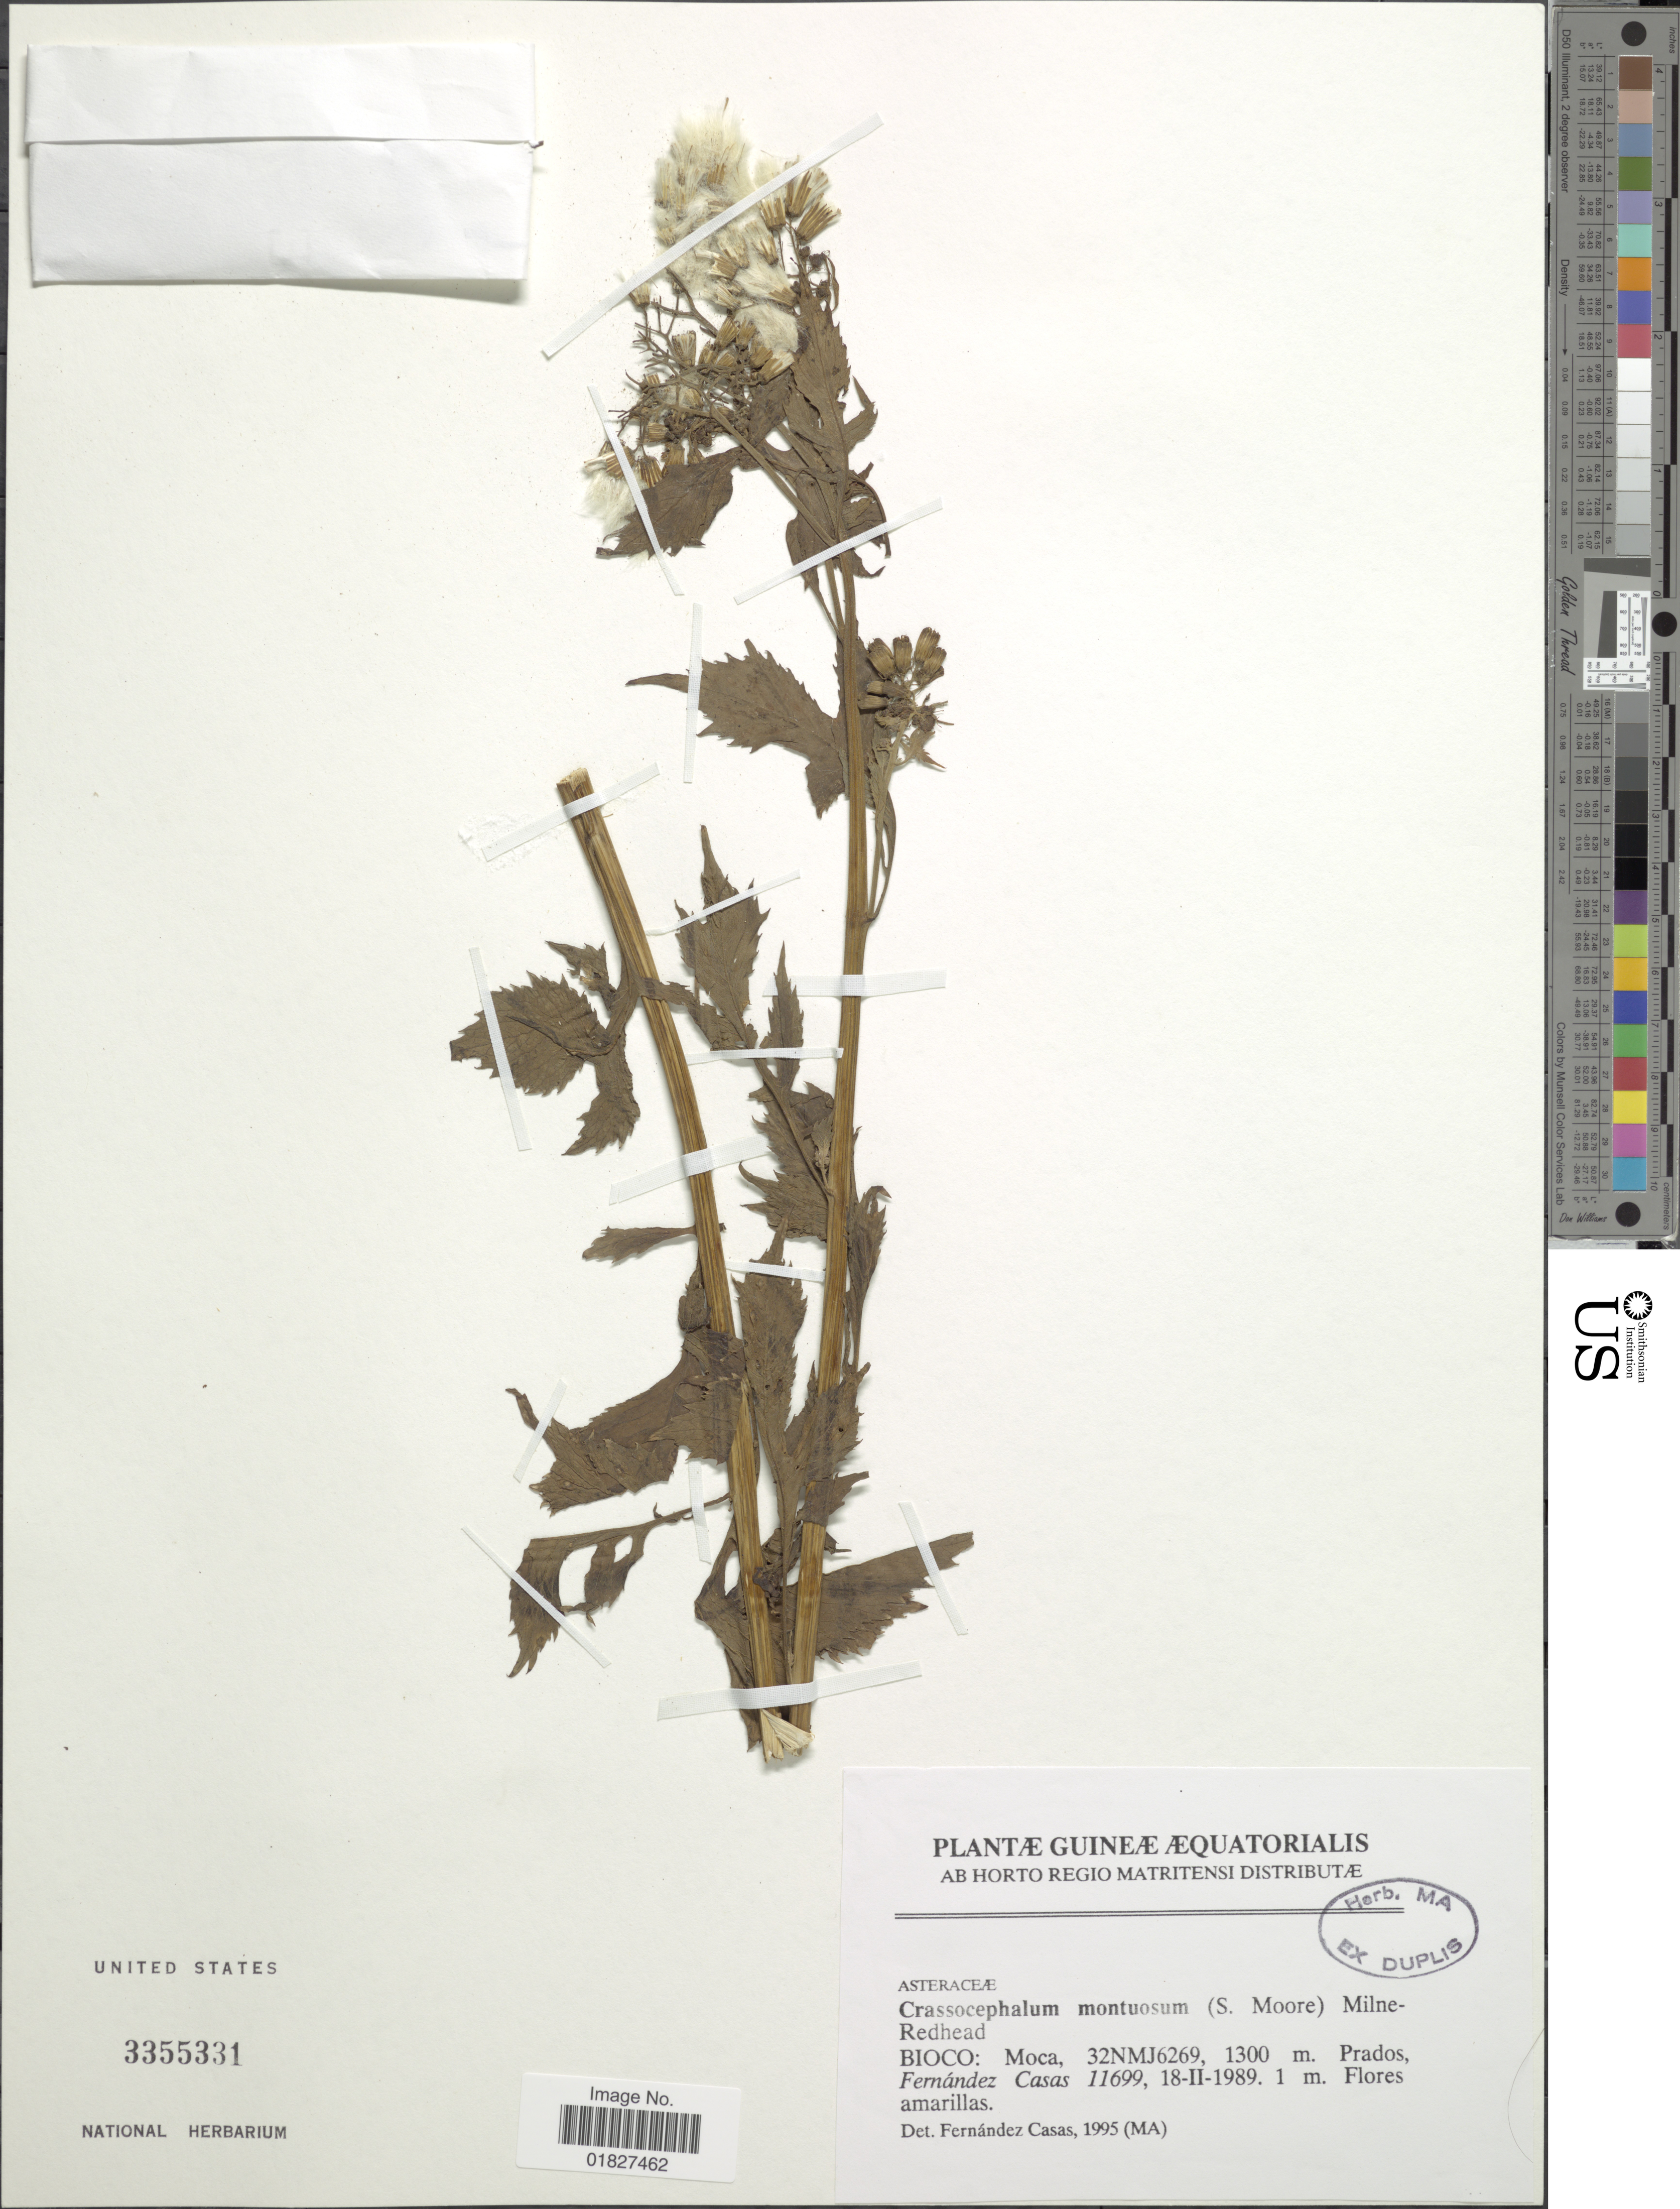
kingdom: Plantae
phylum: Tracheophyta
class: Magnoliopsida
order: Asterales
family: Asteraceae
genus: Crassocephalum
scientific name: Crassocephalum montuosum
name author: (S. Moore) Milne-Redh.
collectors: F. Casas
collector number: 11699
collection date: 1989-02-18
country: Equatorial Guinea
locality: Guineae Aequatorialis, Bioco, Moca, 32NMJ269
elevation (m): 1300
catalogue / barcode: US 3355331